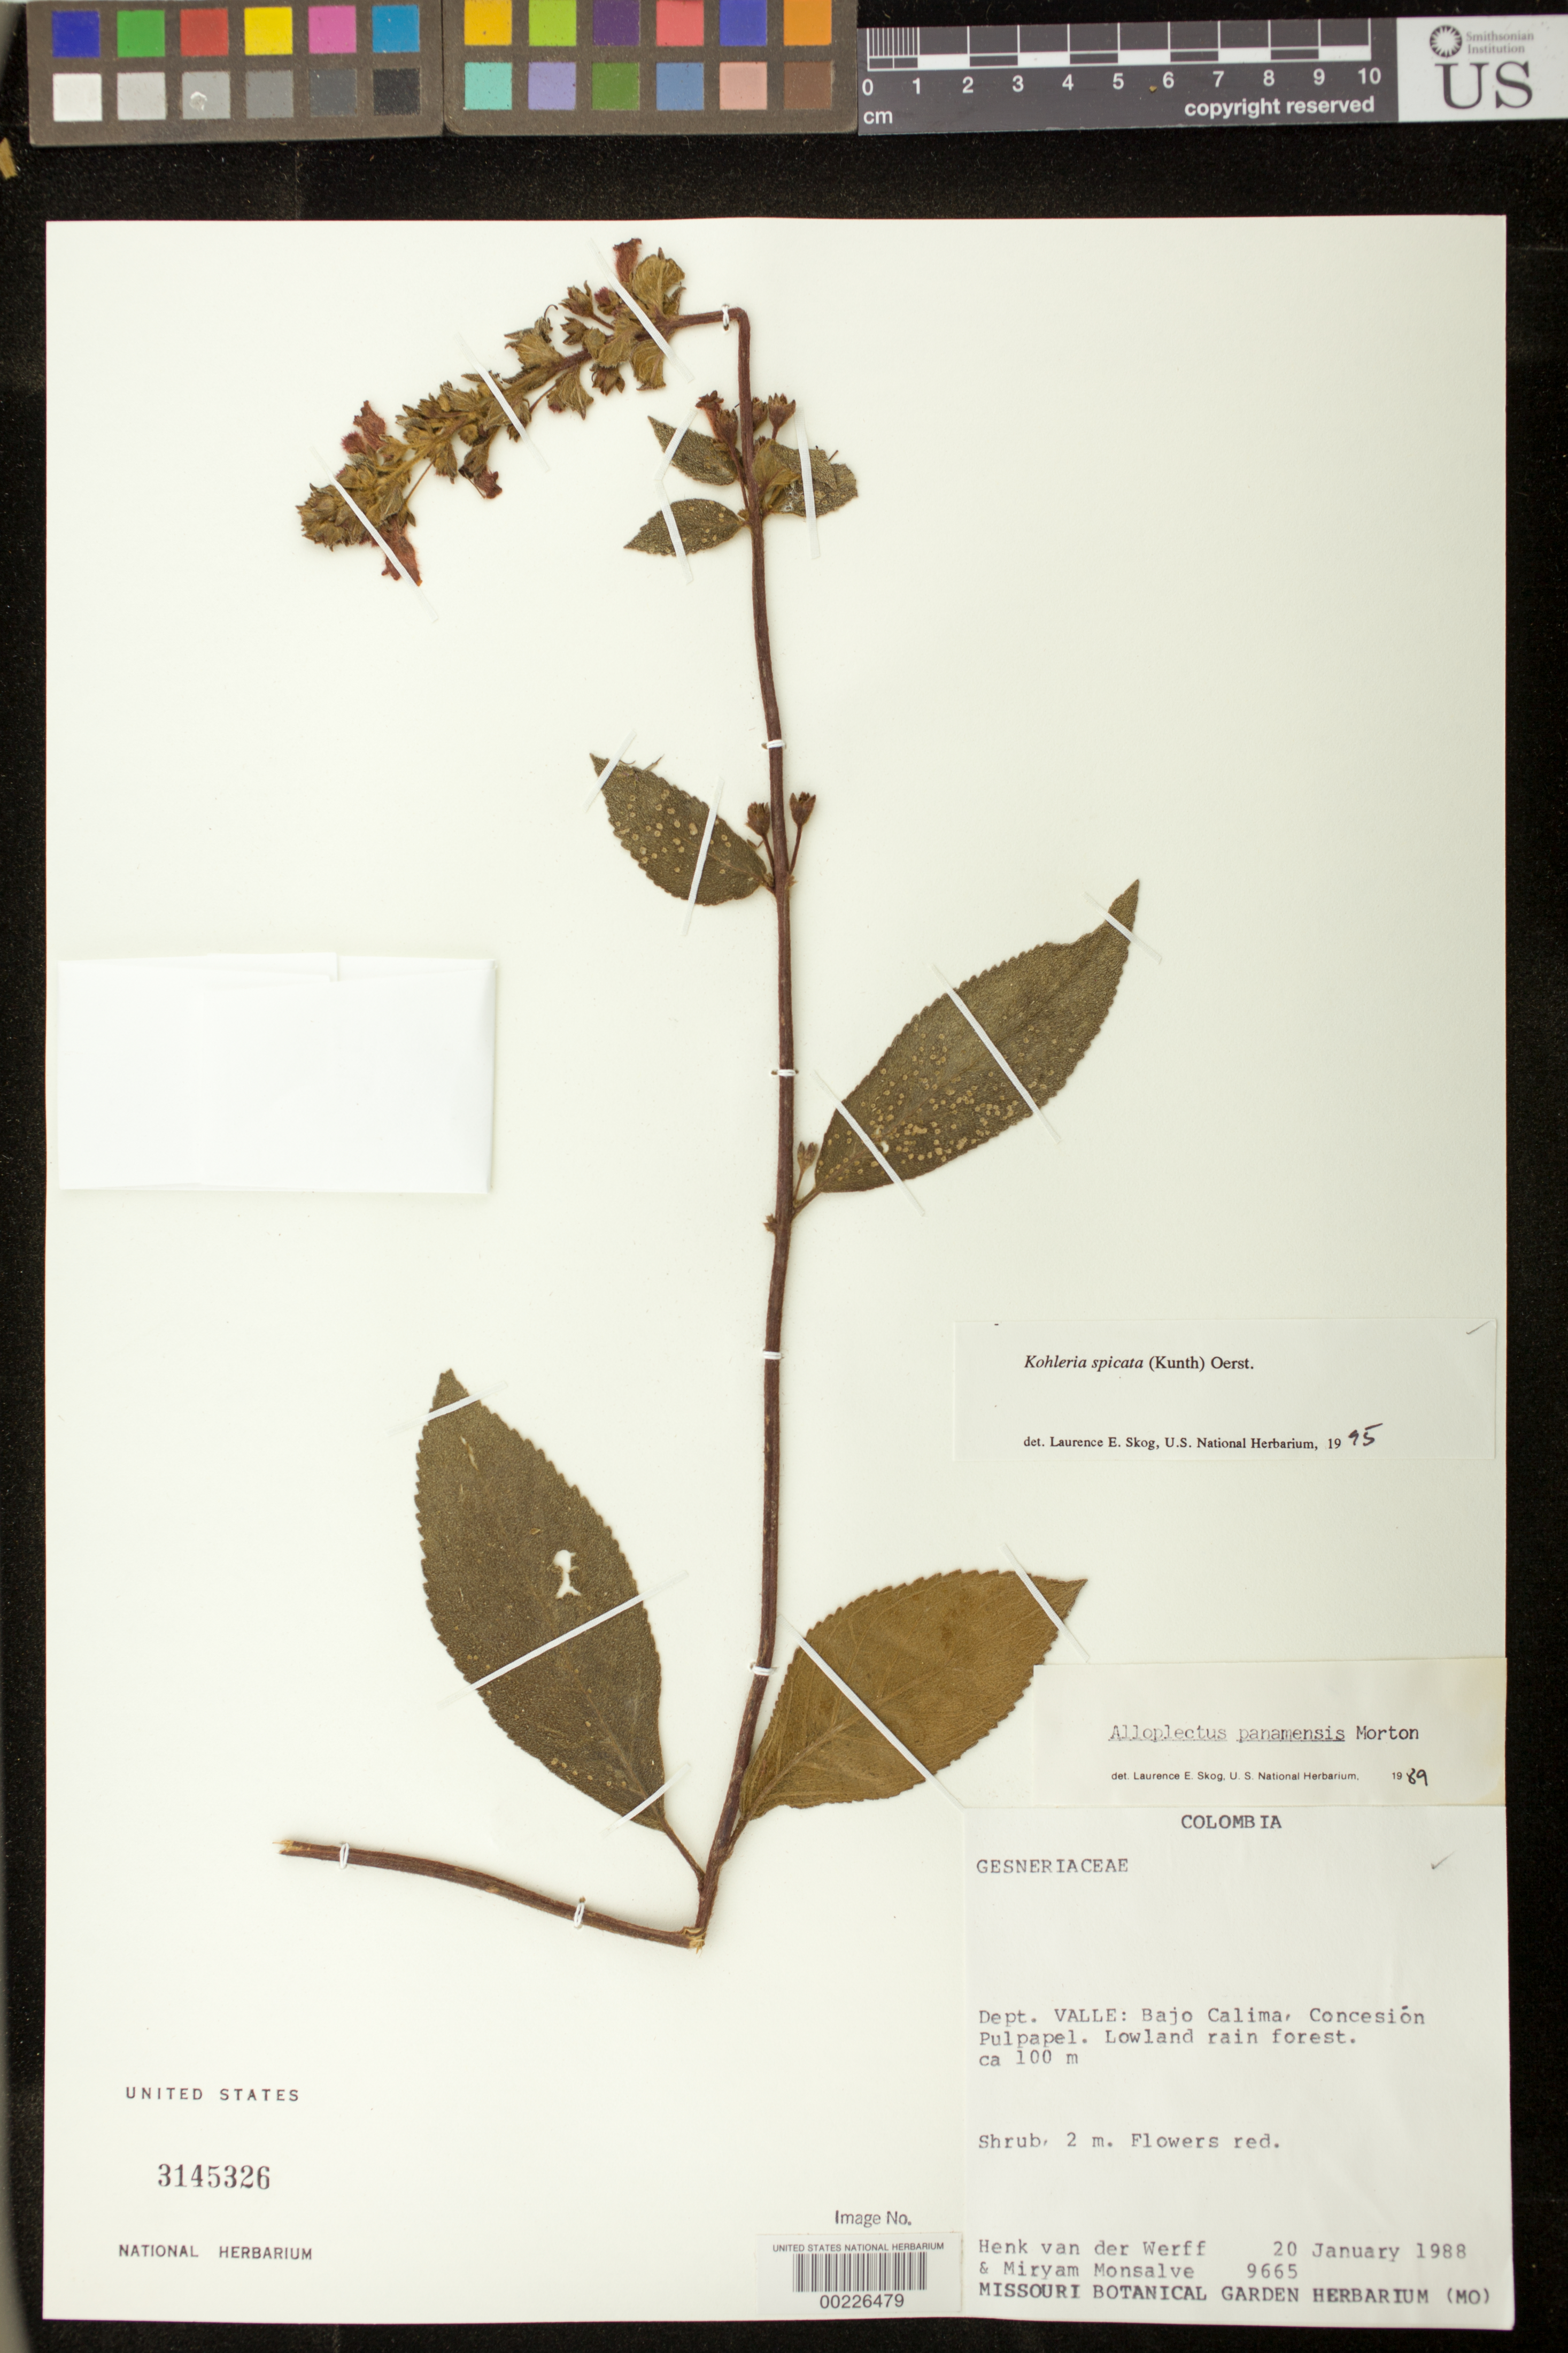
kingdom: Plantae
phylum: Tracheophyta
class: Magnoliopsida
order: Lamiales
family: Gesneriaceae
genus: Kohleria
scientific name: Kohleria spicata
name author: (Kunth) Oerst.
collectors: H. van der Werff & M. Monsalve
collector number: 9665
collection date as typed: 20 Jan 1988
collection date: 1988-01-20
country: Colombia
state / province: Valle del Cauca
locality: Bajo Calima, Concesion Pulpapel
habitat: Lowland rain forest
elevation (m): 100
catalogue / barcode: US 3145326